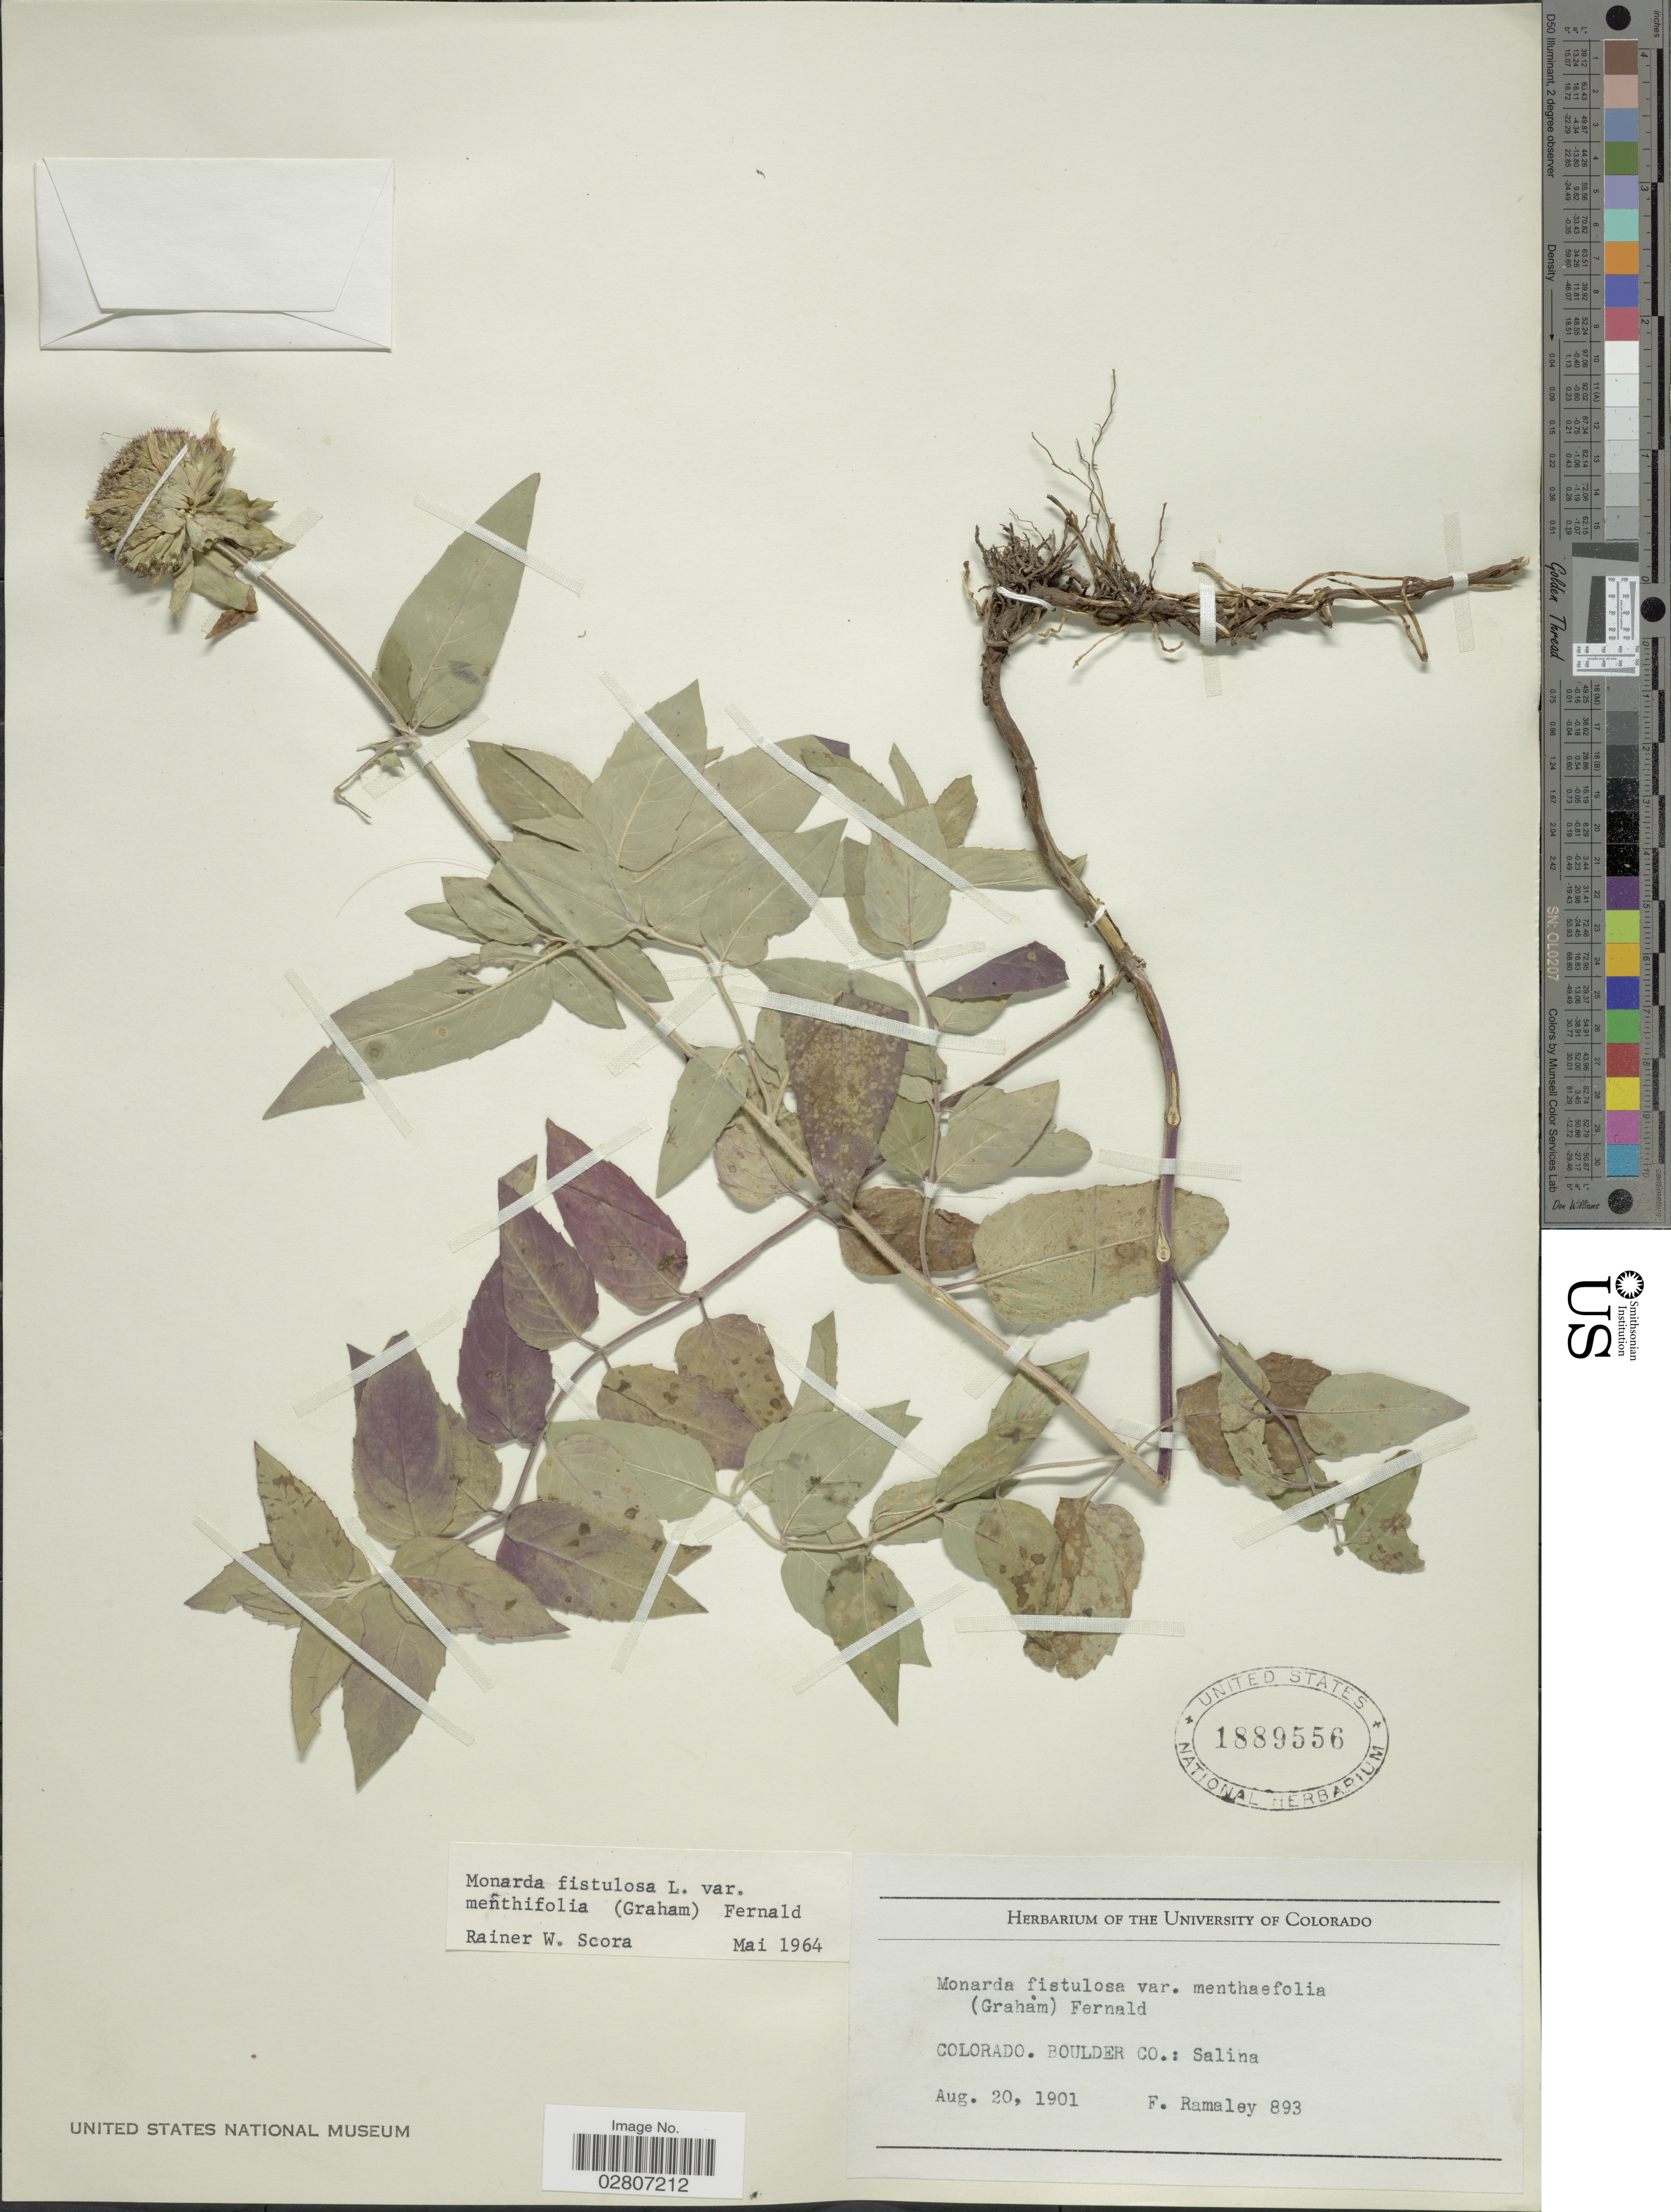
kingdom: Plantae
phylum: Tracheophyta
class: Magnoliopsida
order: Lamiales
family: Lamiaceae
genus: Monarda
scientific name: Monarda fistulosa var. menthifolia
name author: (Graham) Fernald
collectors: F. Ramaley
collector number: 893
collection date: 1901-08-20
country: United States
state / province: Colorado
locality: Boulder Co.: Salina.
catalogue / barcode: US 1889556